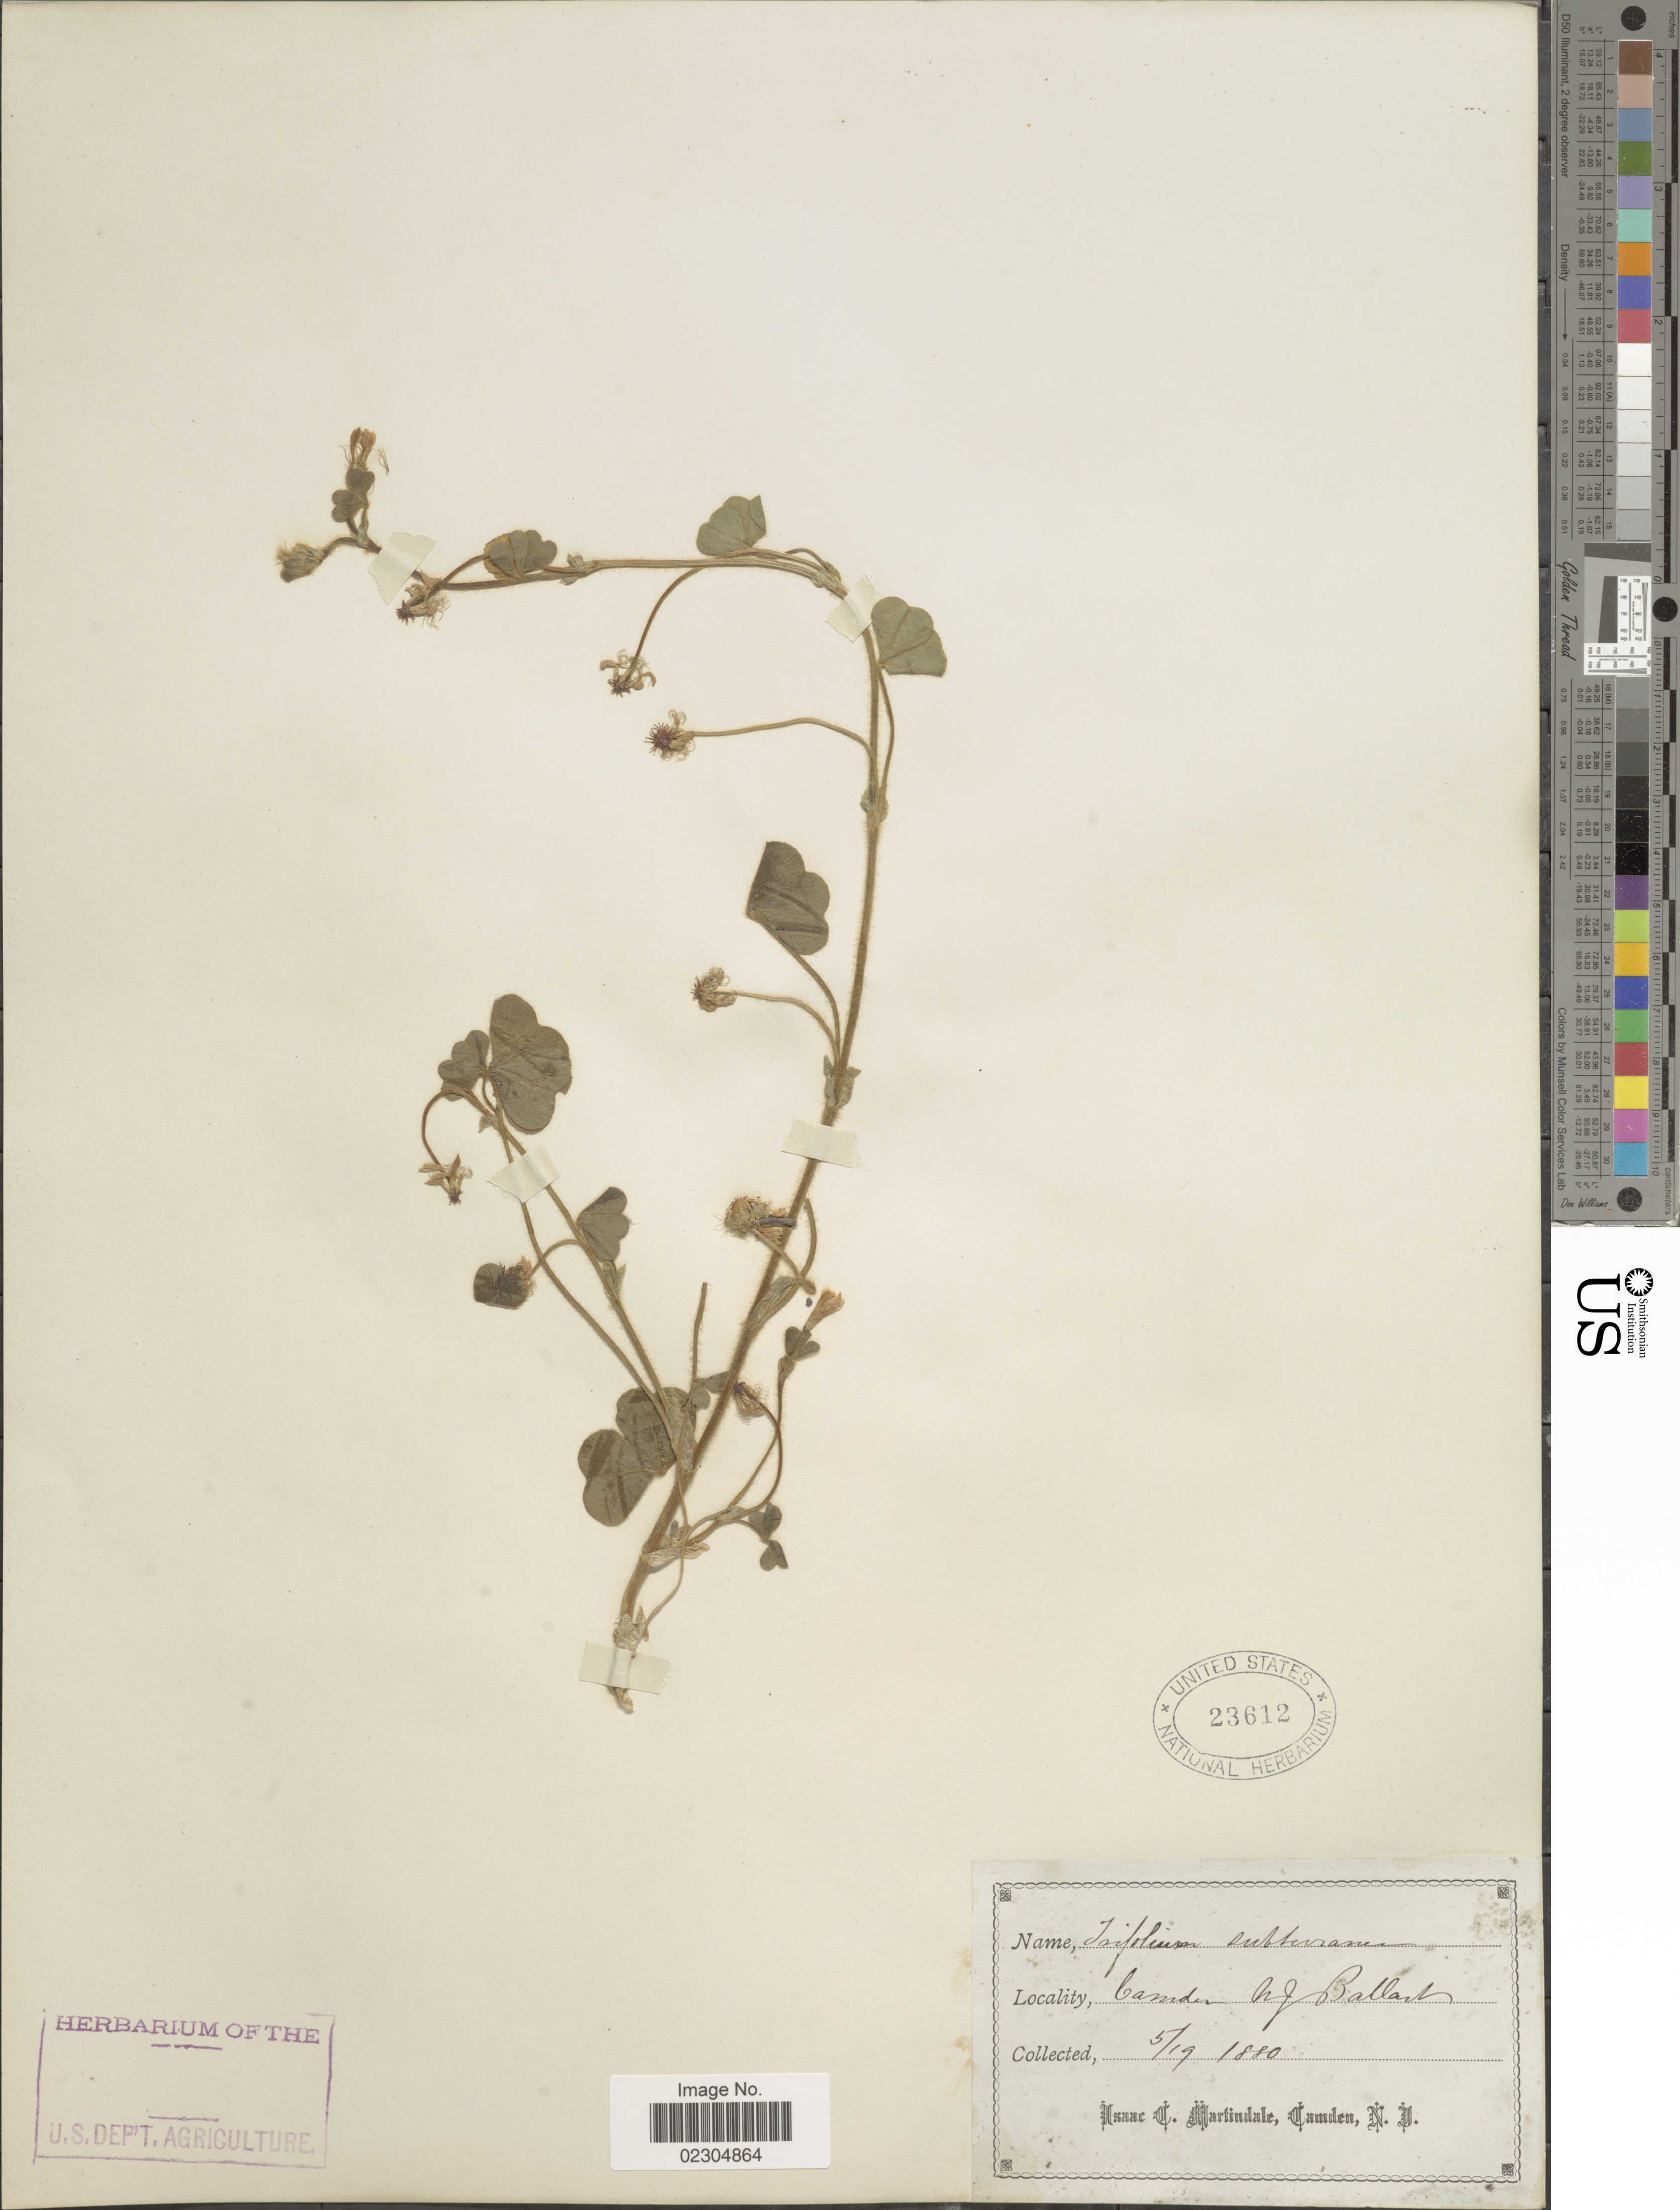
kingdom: Plantae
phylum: Tracheophyta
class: Magnoliopsida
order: Fabales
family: Fabaceae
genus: Trifolium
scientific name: Trifolium subterraneum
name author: L.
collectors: I. C. Martindale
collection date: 1880-05-19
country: United States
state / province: New Jersey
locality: Camden NJ Ballast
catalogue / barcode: US 23612